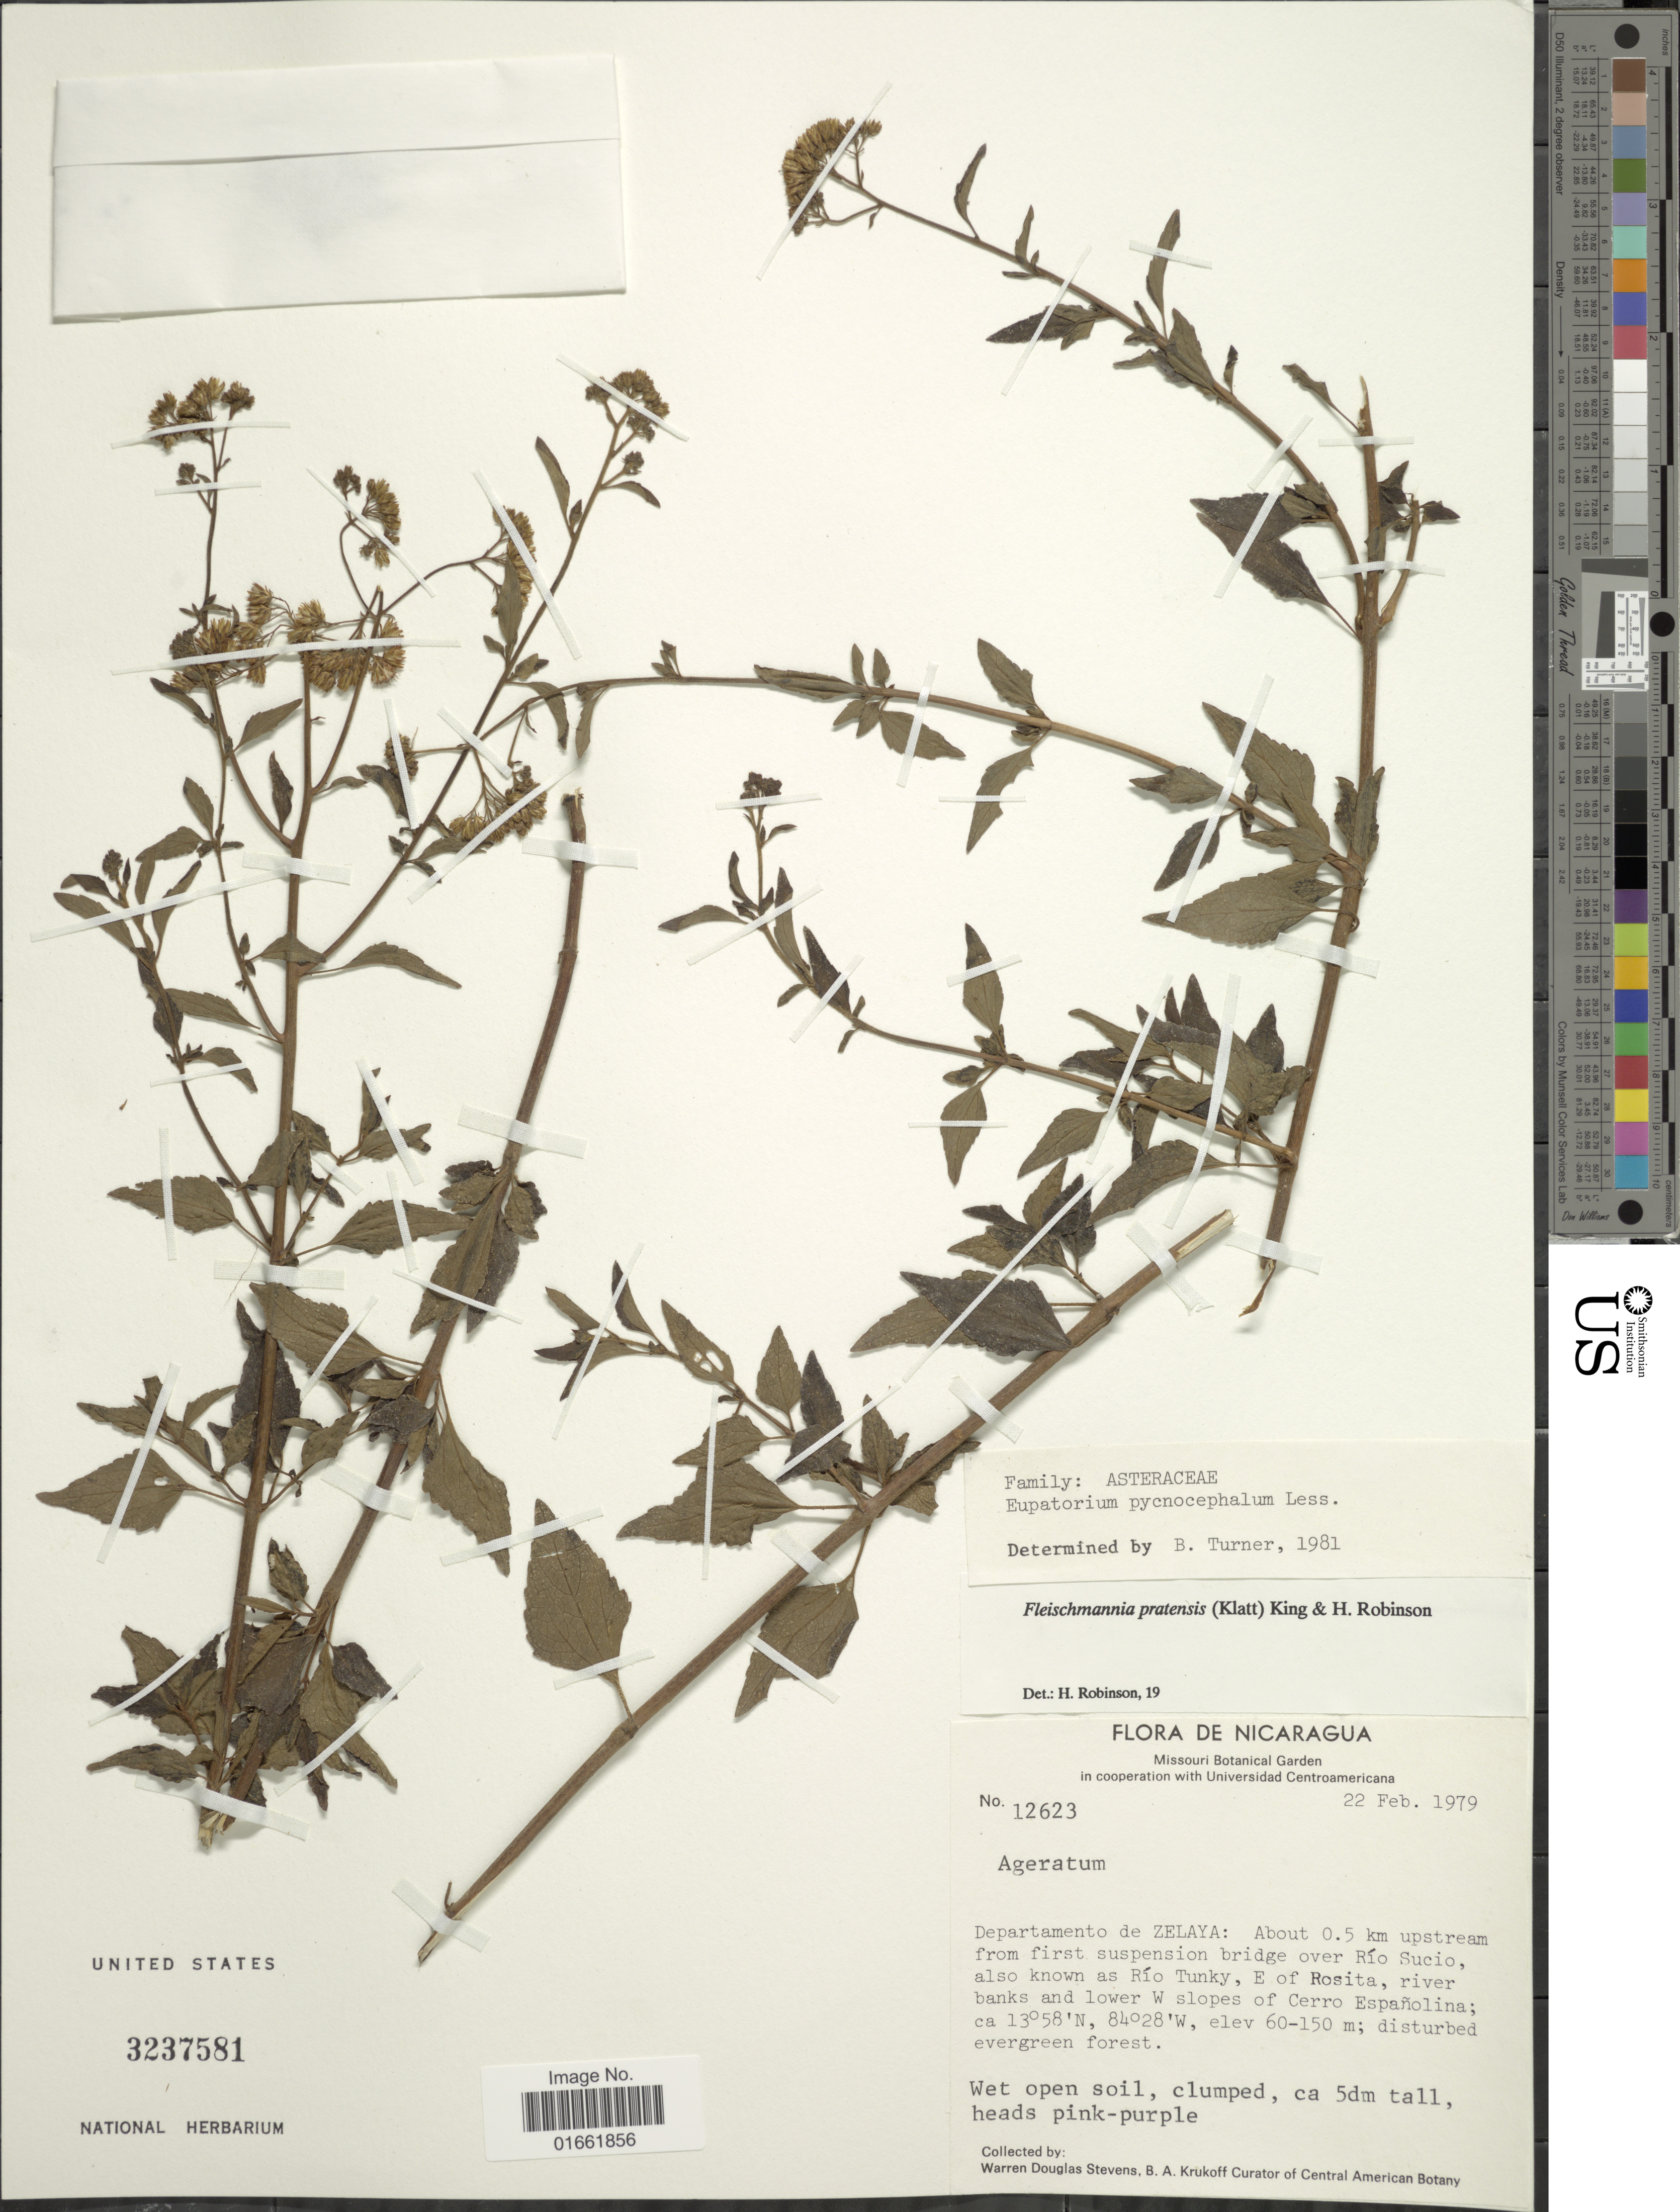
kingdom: Plantae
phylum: Tracheophyta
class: Magnoliopsida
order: Asterales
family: Asteraceae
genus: Fleischmannia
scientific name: Fleischmannia pratensis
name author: (Klatt) R.M. King & H. Rob.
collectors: W. D. Stevens & B. A. Krukoff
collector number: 12623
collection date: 1979-02-22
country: Nicaragua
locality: Departamento de Zelaya: About 0.5 km upstream from first suspension bridge over Río Sucio, also known as Río Tunky, E of Rosita, river banks and lower W slopes of Cerro Españolina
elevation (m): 60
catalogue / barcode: US 3237581